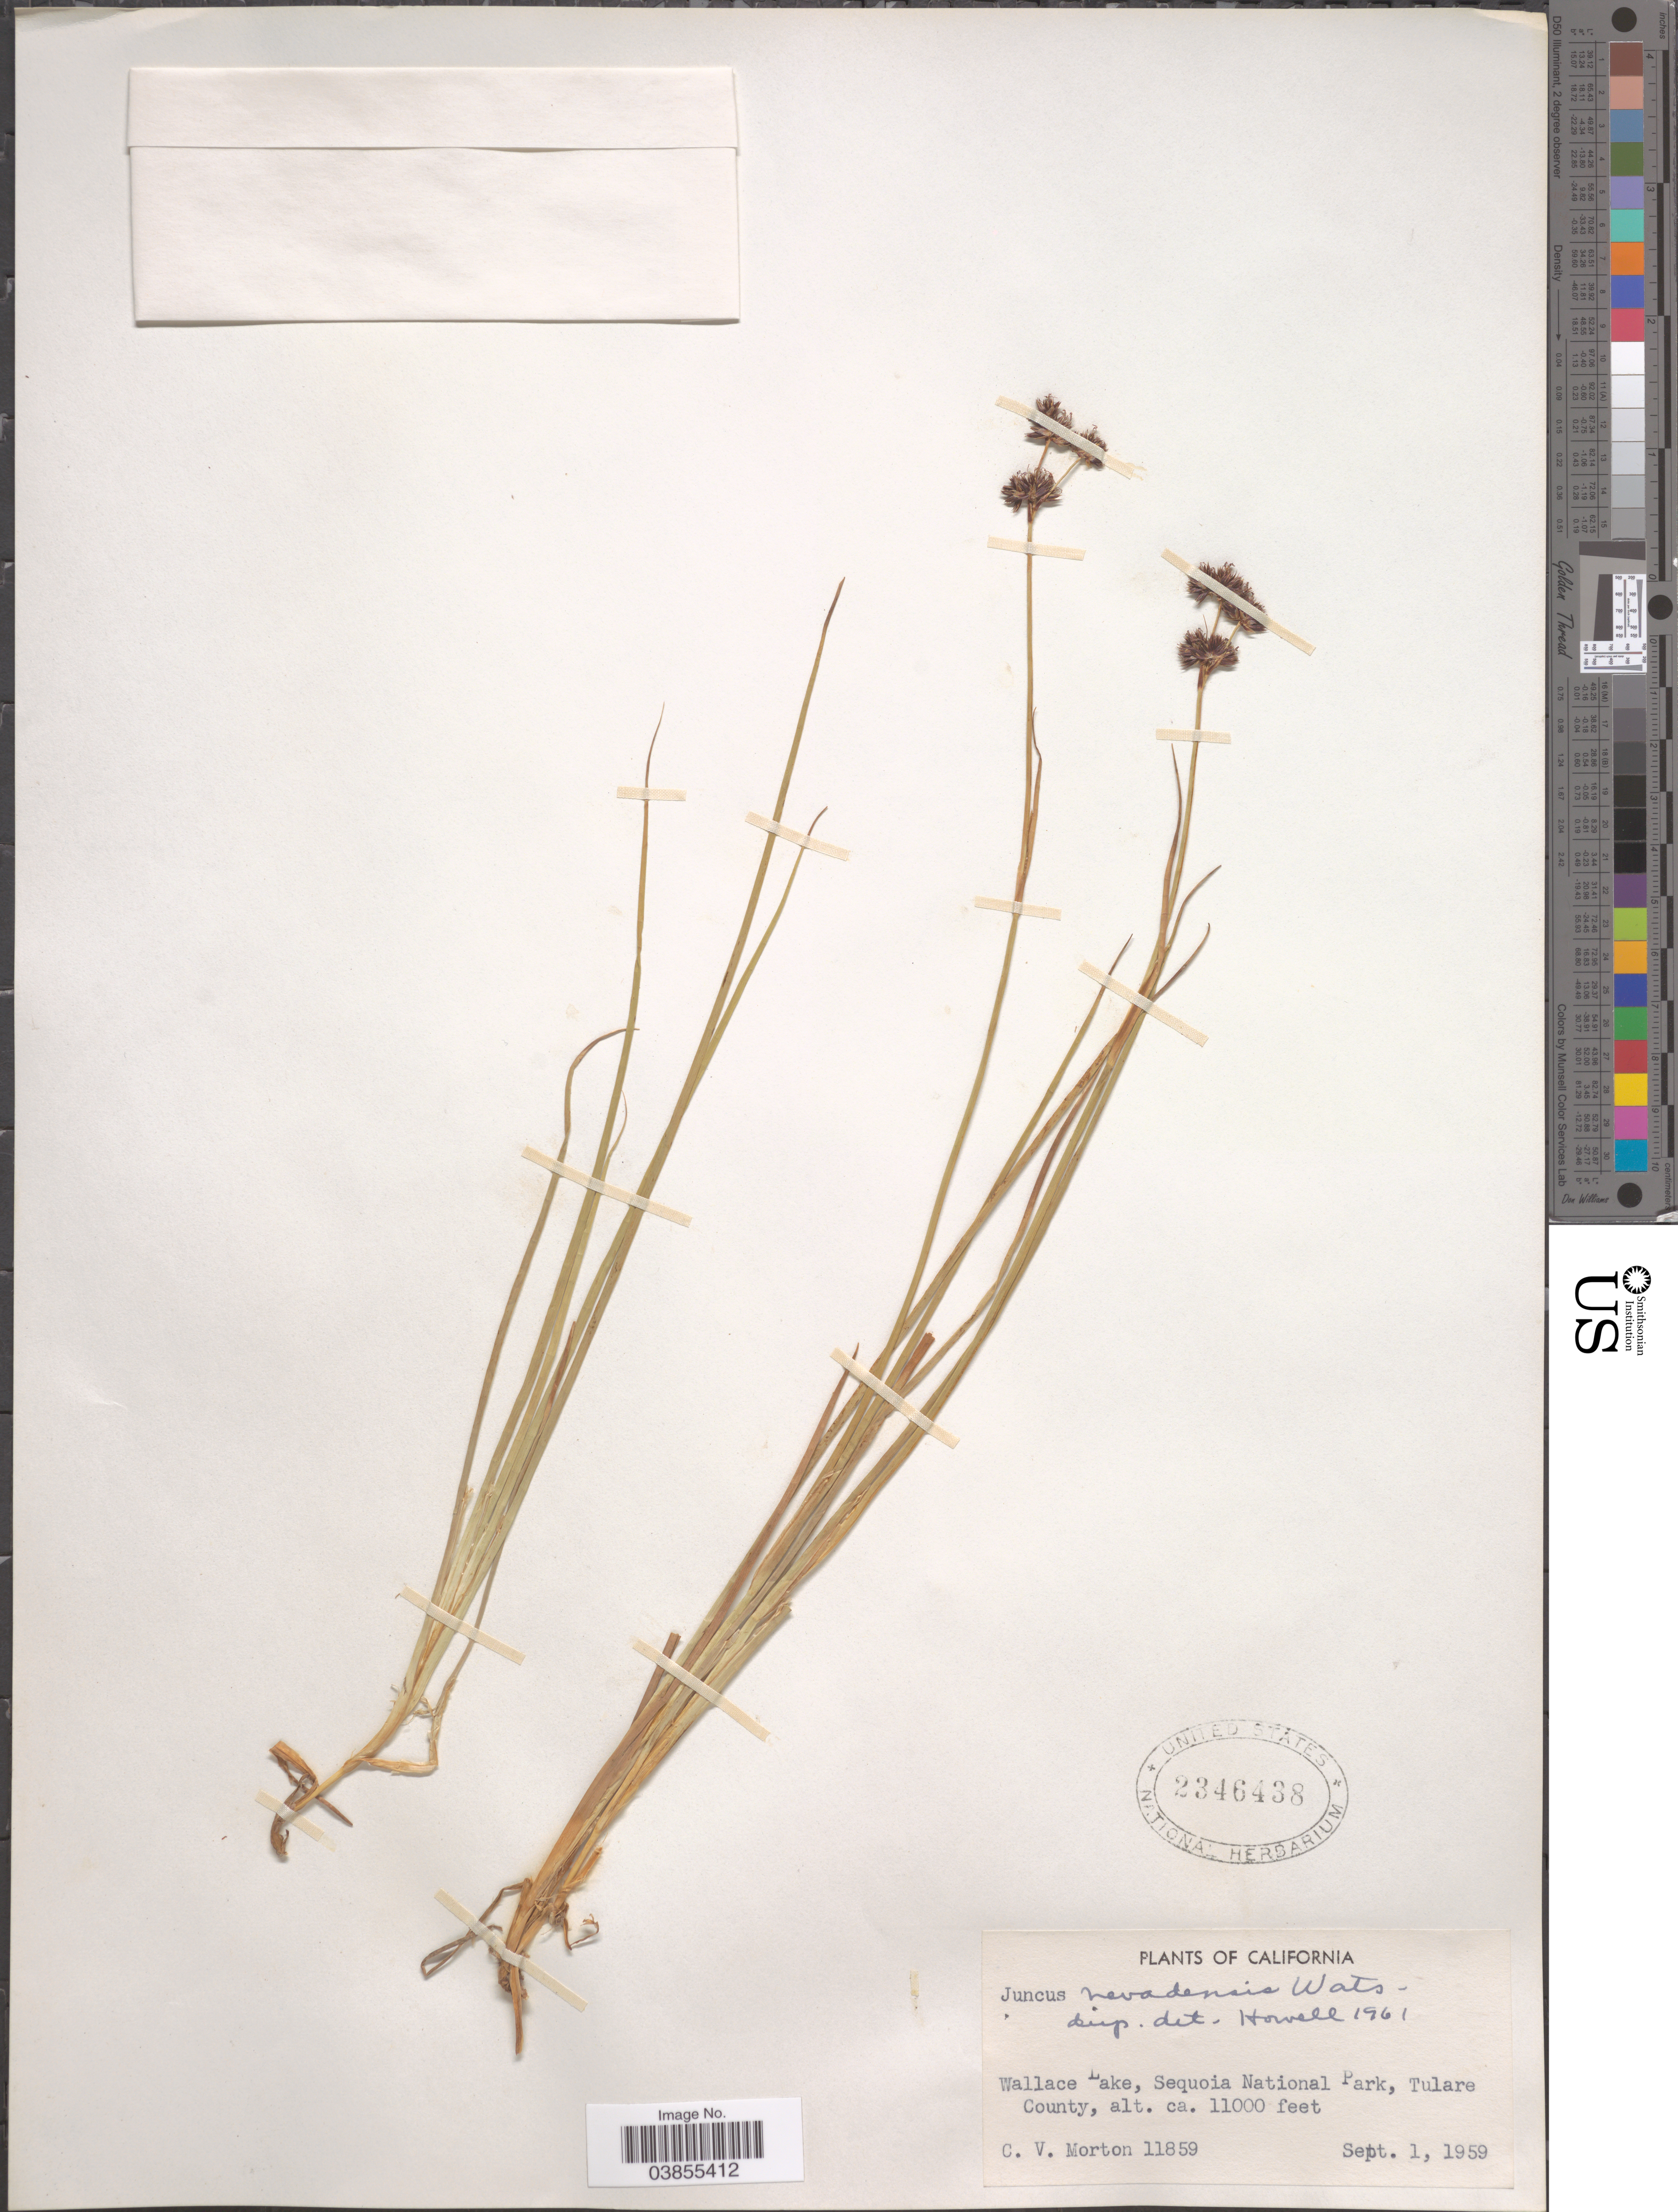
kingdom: Plantae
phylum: Tracheophyta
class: Liliopsida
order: Poales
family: Juncaceae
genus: Juncus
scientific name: Juncus nevadensis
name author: S. Watson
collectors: C. V. Morton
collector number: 11859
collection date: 1959-09-01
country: United States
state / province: California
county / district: Tulare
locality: Wallace Lake, Sequoia National Park, Tulare County.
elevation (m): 3353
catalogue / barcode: US 2346438